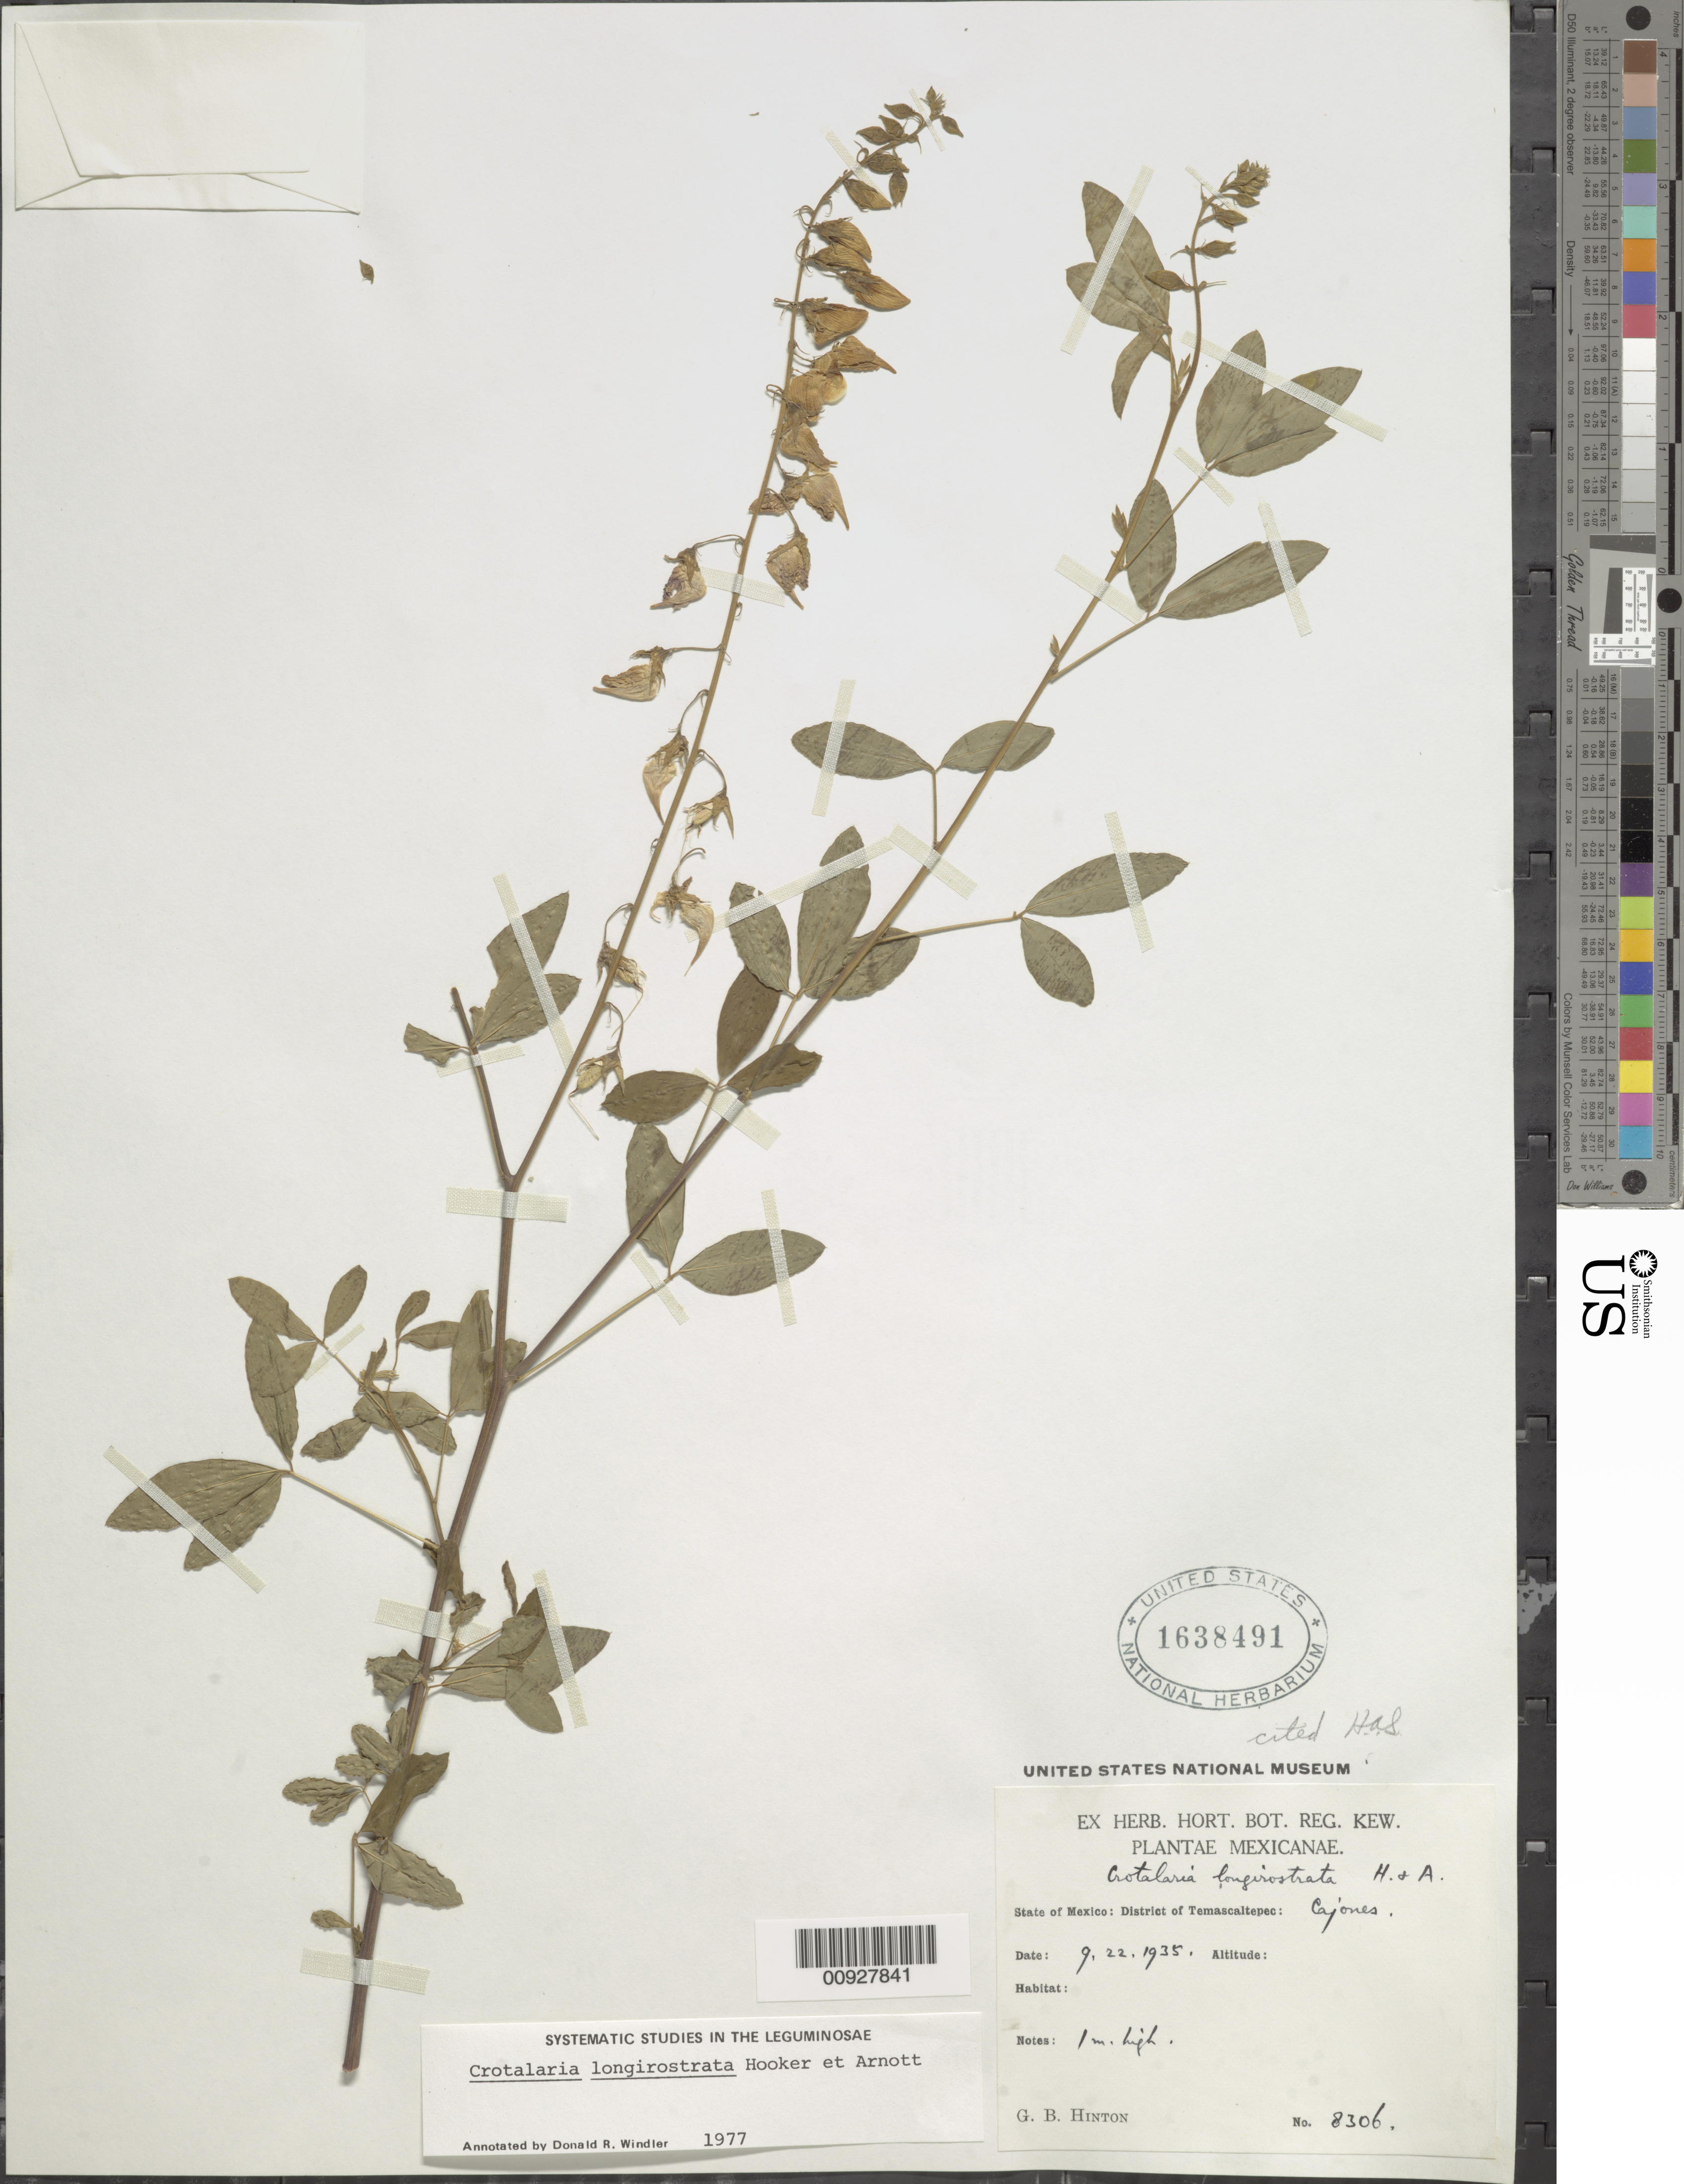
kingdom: Plantae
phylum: Tracheophyta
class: Magnoliopsida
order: Fabales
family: Fabaceae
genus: Crotalaria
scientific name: Crotalaria longirostrata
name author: Hook. & Arn.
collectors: G. B. Hinton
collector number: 8306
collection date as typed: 22 Sep 1935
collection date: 1935-09-22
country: Mexico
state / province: México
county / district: Temascaltepec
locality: State of Mexico: District of Temascaltepec: Cajones.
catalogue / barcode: US 1638491